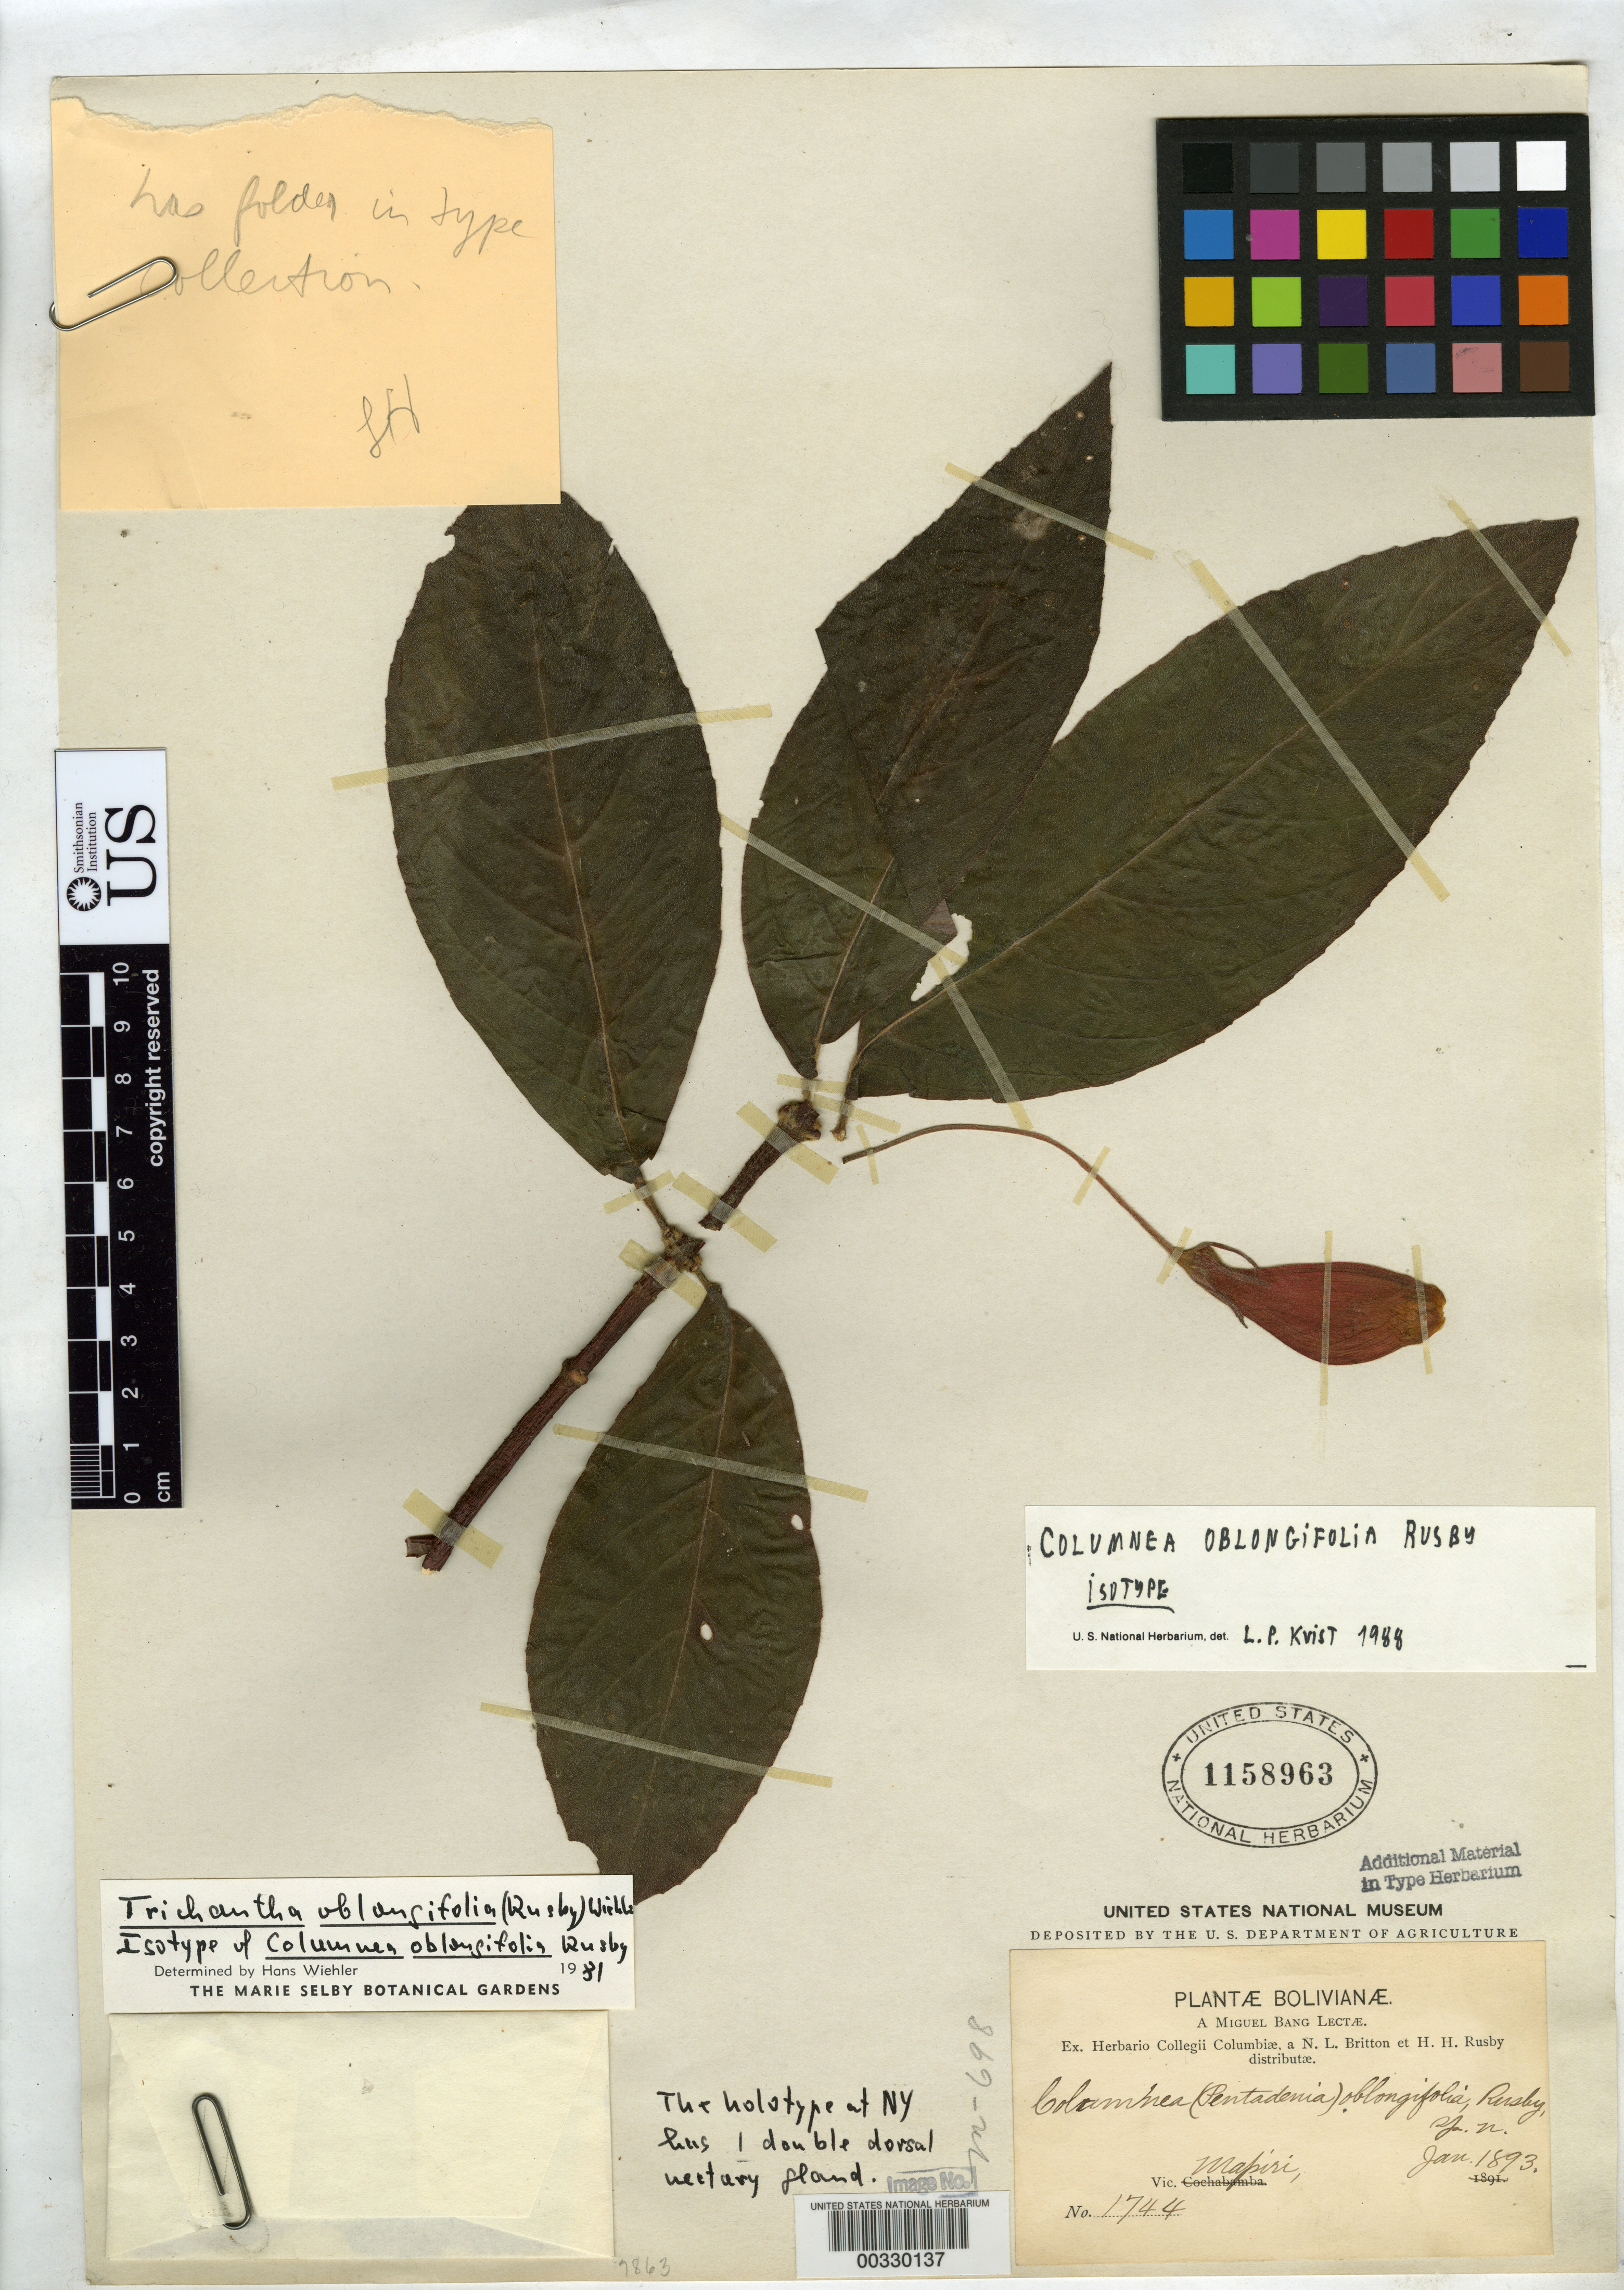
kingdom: Plantae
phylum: Tracheophyta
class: Magnoliopsida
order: Lamiales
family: Gesneriaceae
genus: Columnea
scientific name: Columnea oblongifolia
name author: Rusby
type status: Isotype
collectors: M. Bang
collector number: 1744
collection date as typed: Jan 1893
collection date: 1893-01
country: Bolivia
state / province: La Paz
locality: Vic. Mapiri.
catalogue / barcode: US 1158963